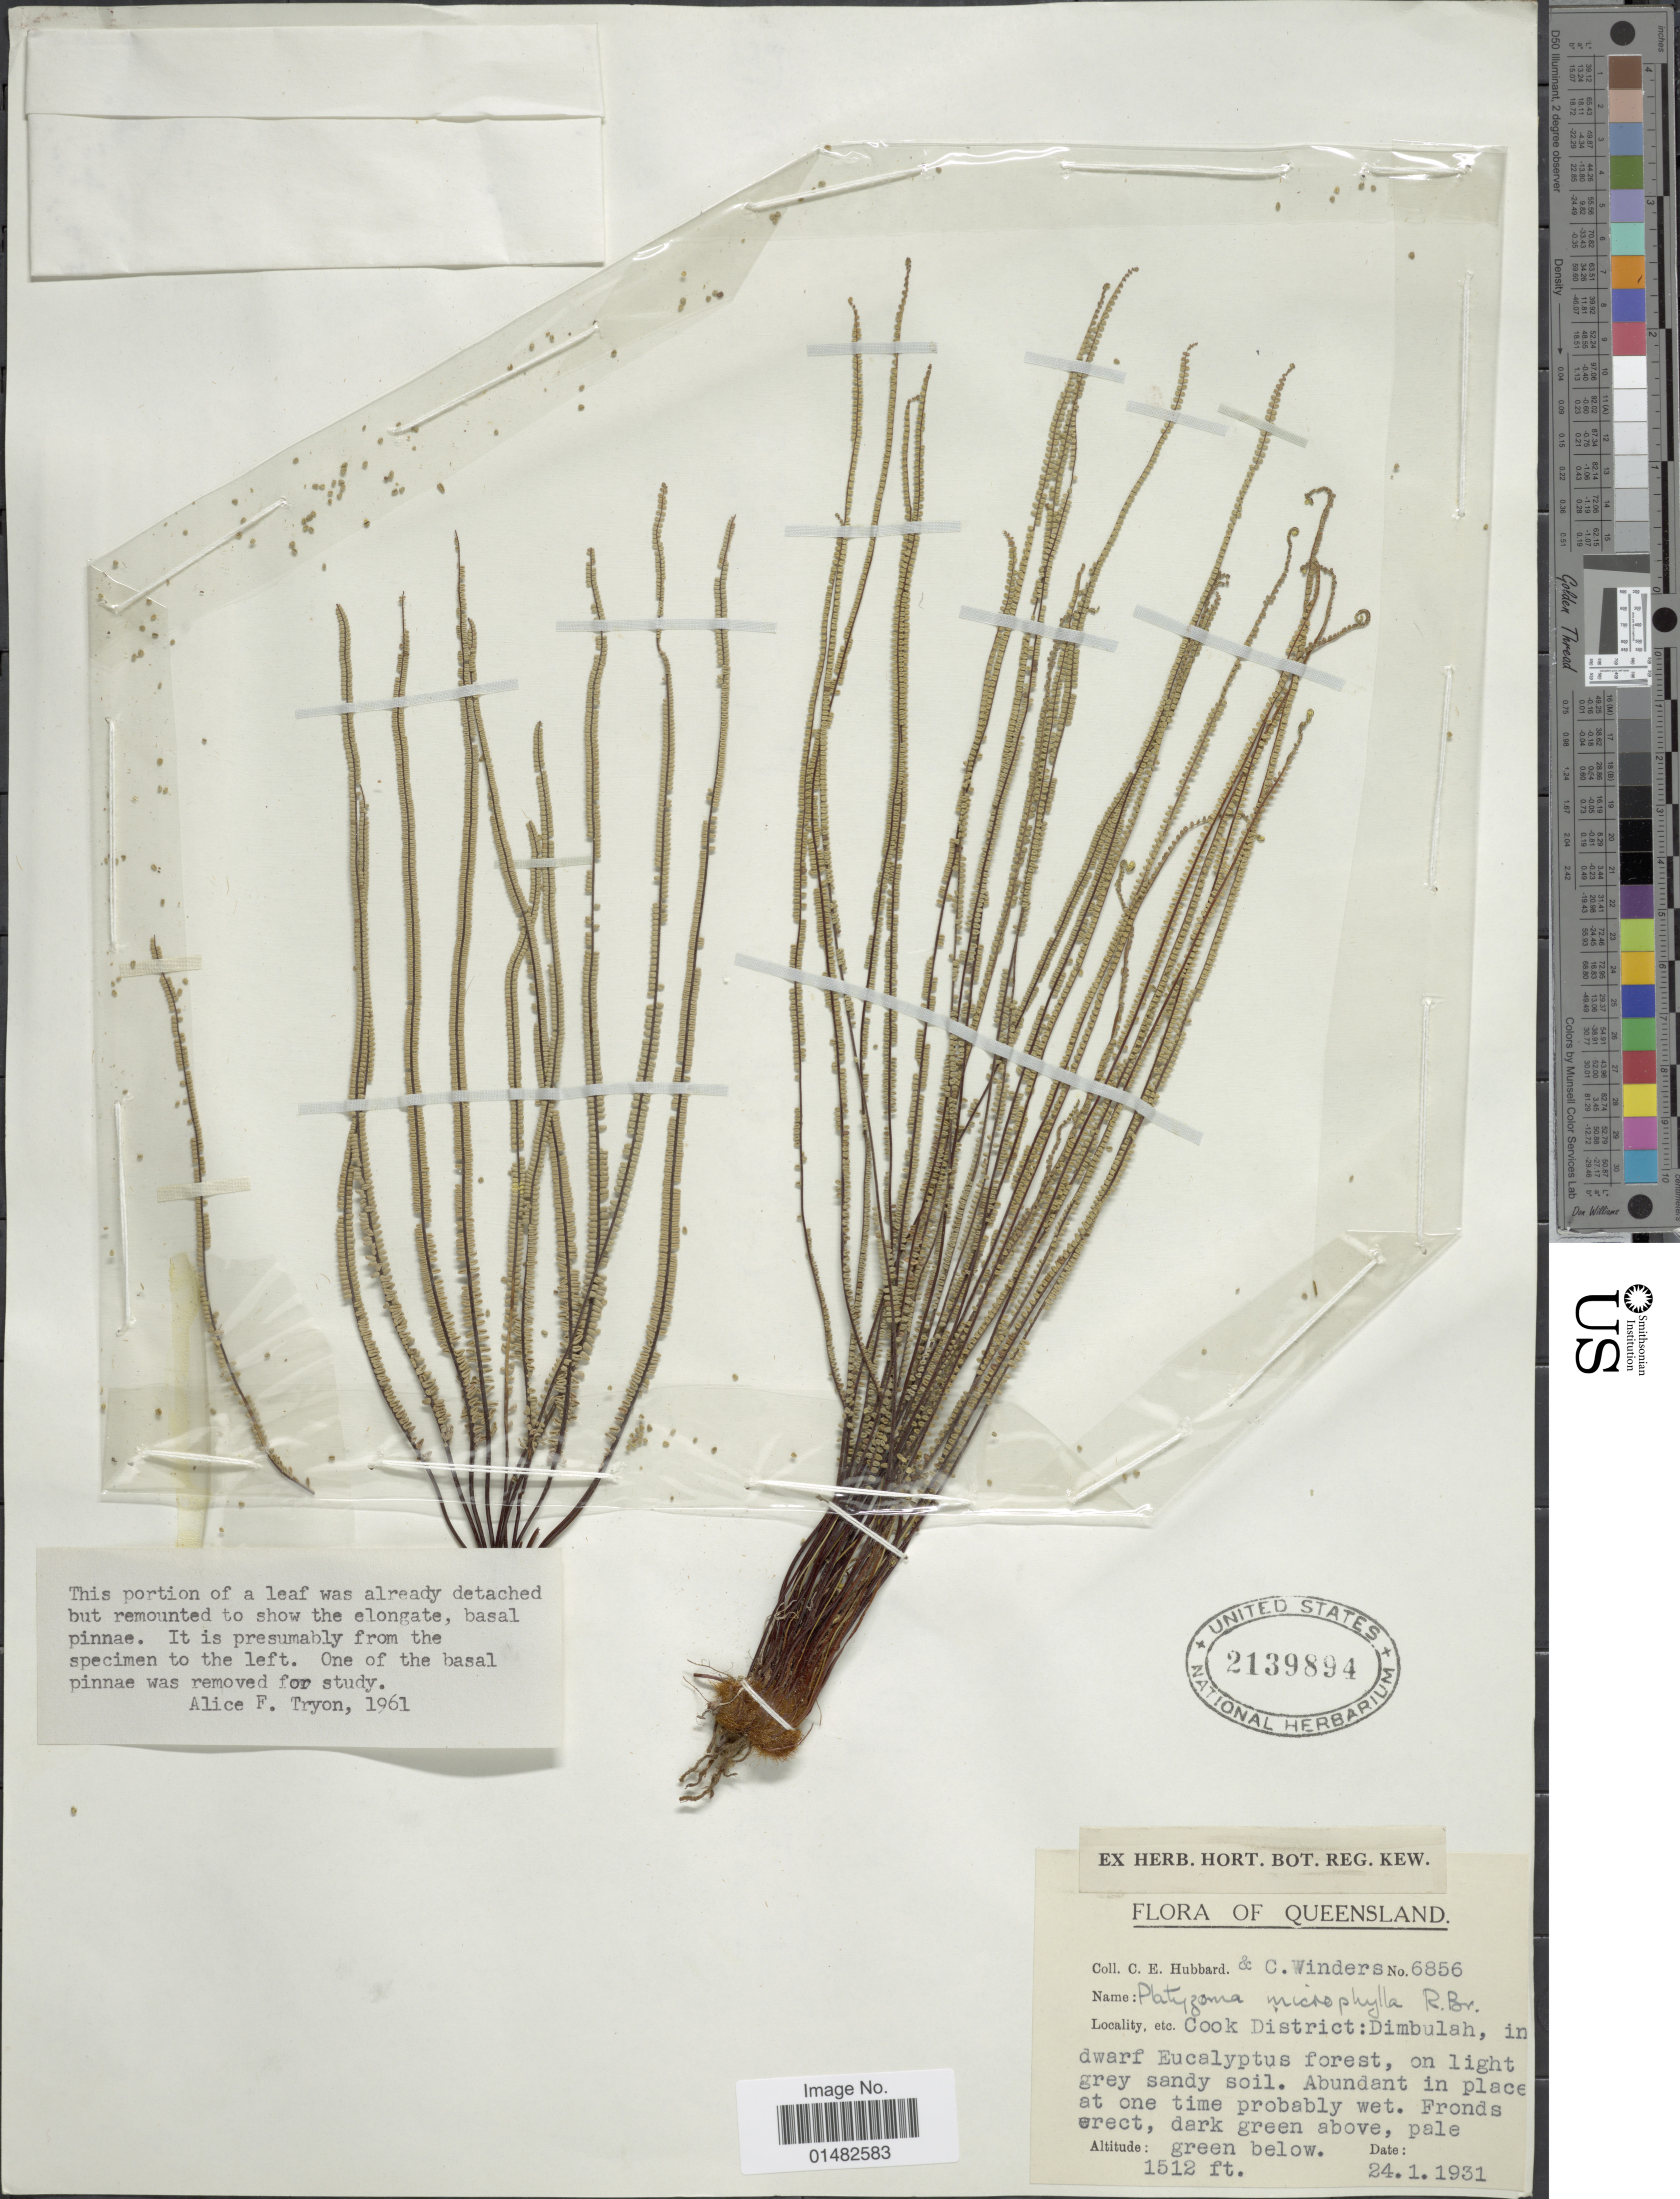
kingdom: Plantae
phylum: Tracheophyta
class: Polypodiopsida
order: Polypodiales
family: Pteridaceae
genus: Pteris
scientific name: Pteris platyzomopsis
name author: Christenh. & H. Schneid.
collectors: C. E. Hubbard & C. Winders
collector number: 6856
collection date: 1931-01-24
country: Australia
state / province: Queensland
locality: Queensland, Cook District: Dimbuah , in dwarf Eucalyptus forest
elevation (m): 461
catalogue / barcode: US 2139894